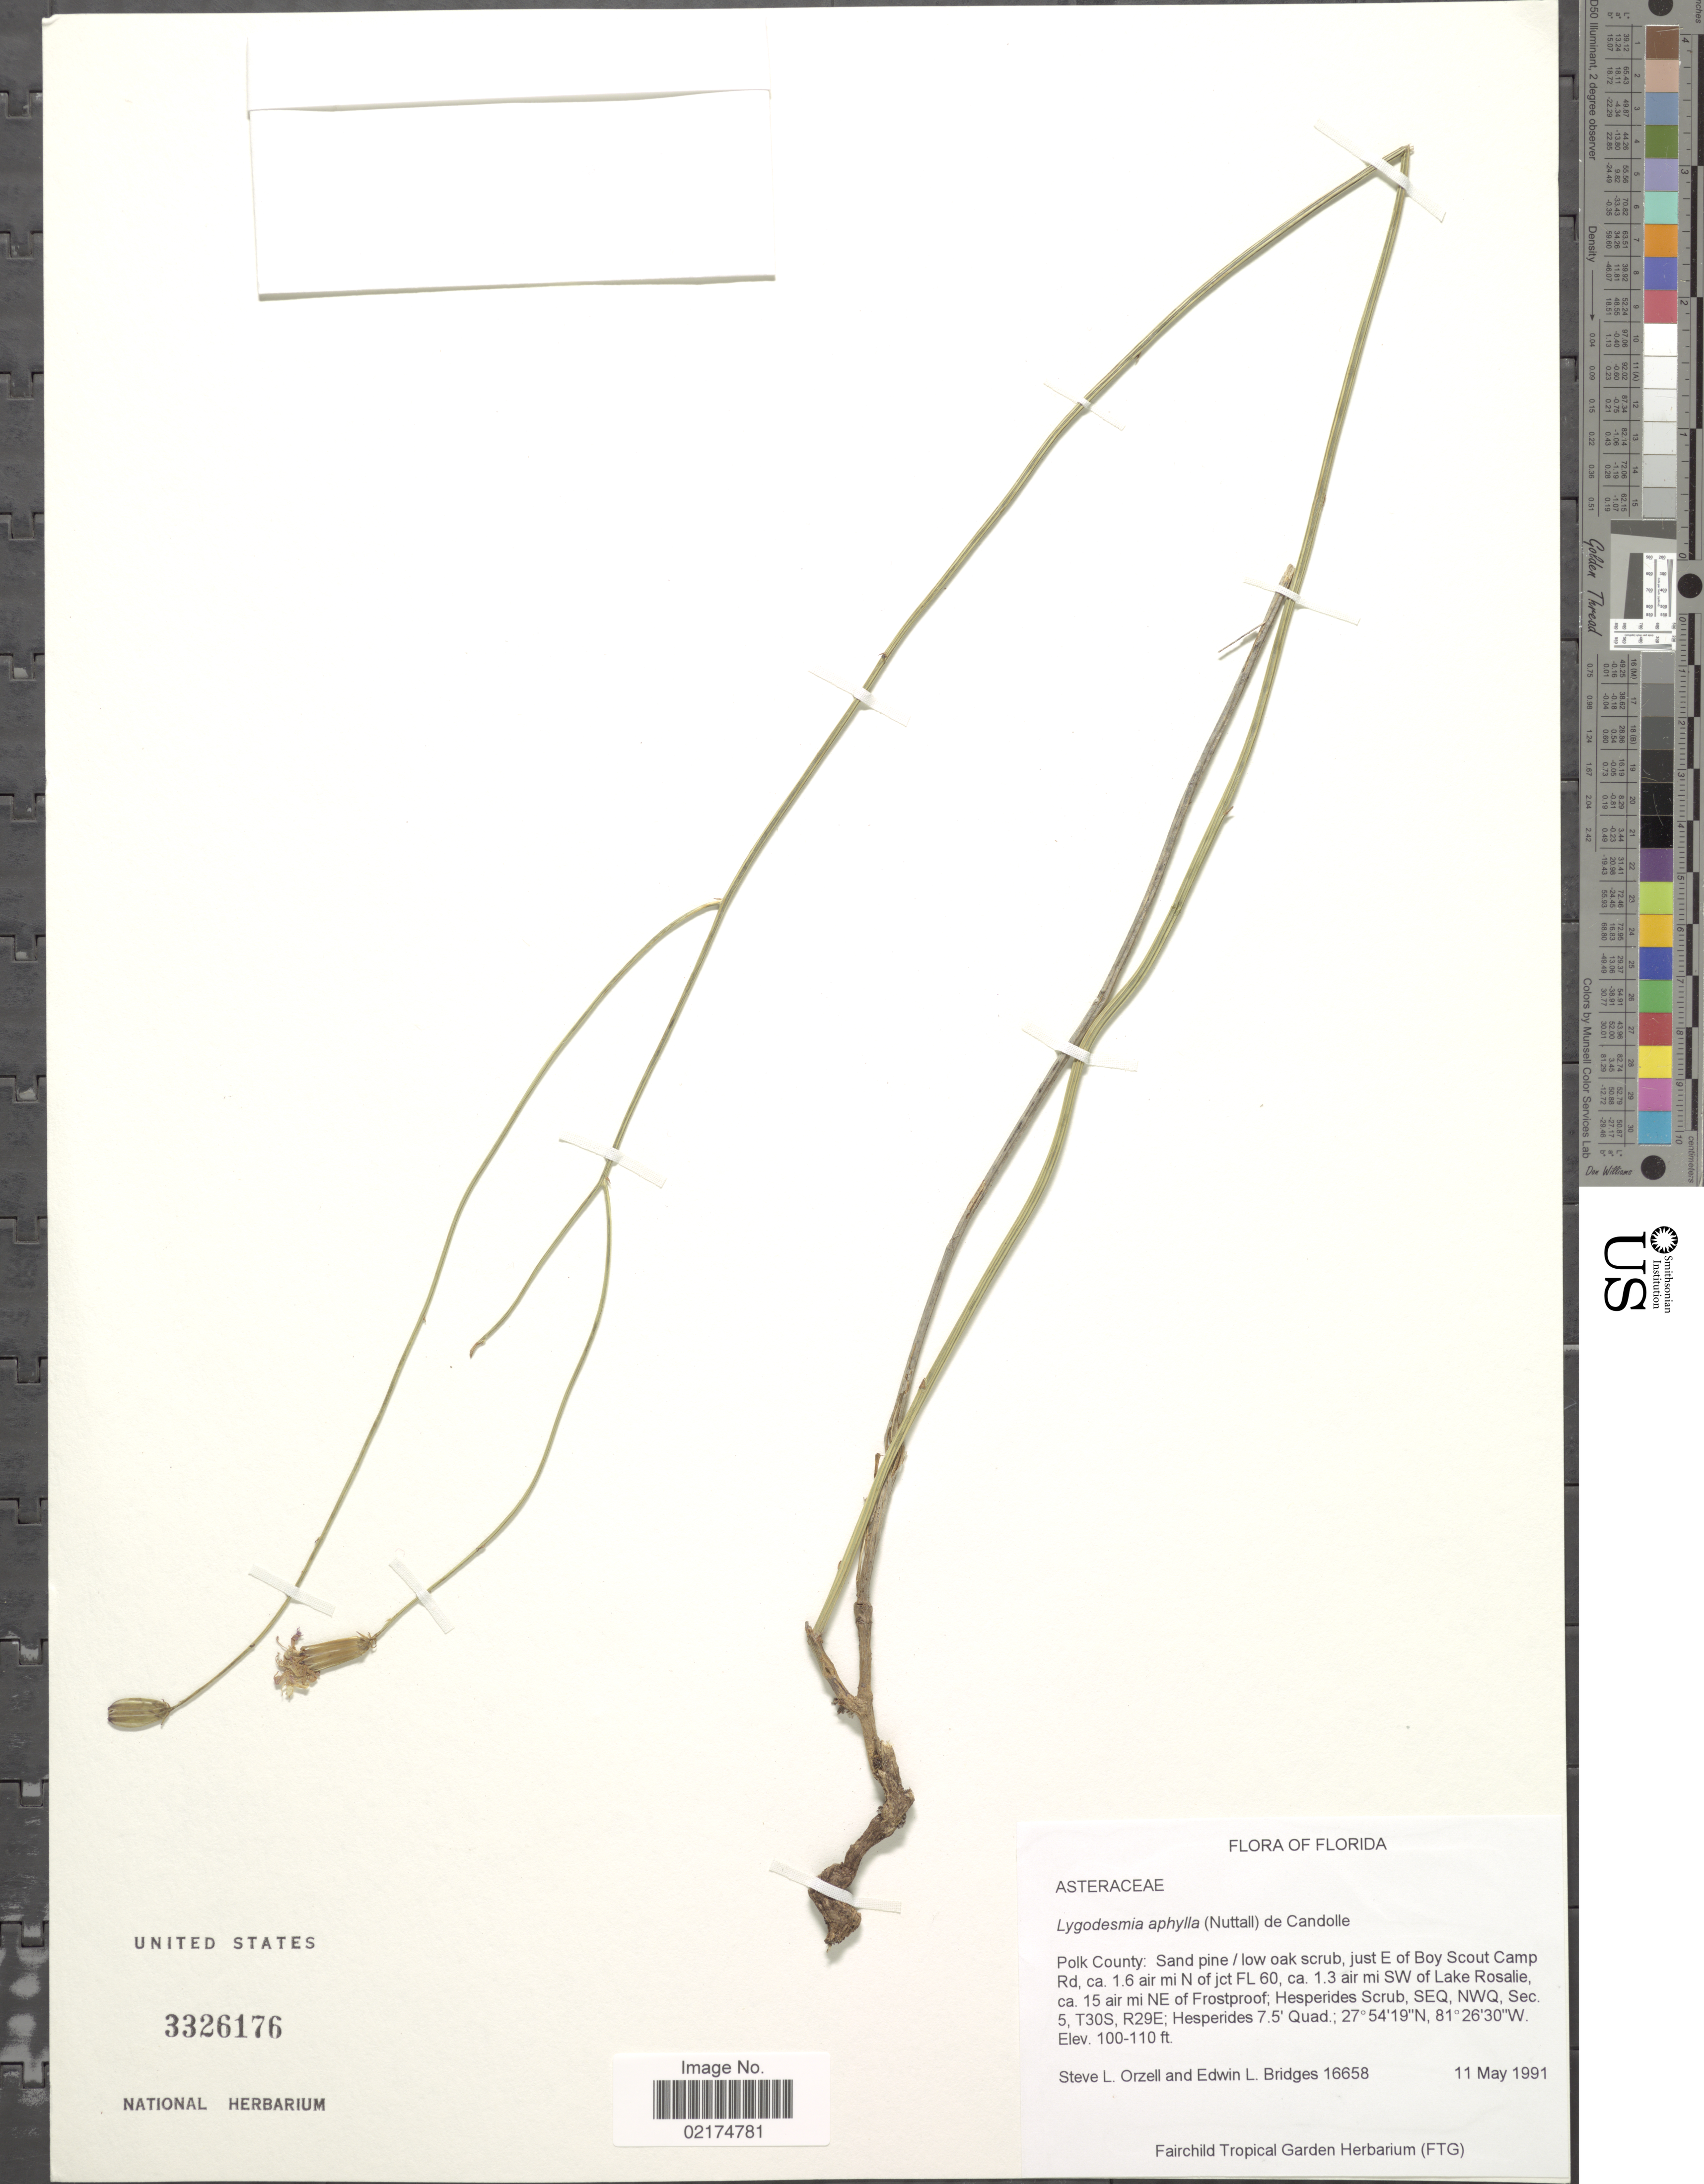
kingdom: Plantae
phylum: Tracheophyta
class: Magnoliopsida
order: Asterales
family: Asteraceae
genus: Lygodesmia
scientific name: Lygodesmia aphylla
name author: (Nutt.) DC.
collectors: S. Orzell & E. Bridges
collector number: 16658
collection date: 1991-05-11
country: United States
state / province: Florida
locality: Polk County, just E of Boy Scout Camp Rd. ca. 1.6 air mi N of jct FL 60, ca. 1.3 air mi SW of Lake Rosalie, ca. 15 air mi NE of Frostproof: Hesperides Scrub, SEQ, NWQ, Sec. 5, T30S, R29E, Hesperides 7.5' Quad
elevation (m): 30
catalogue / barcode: US 3326176